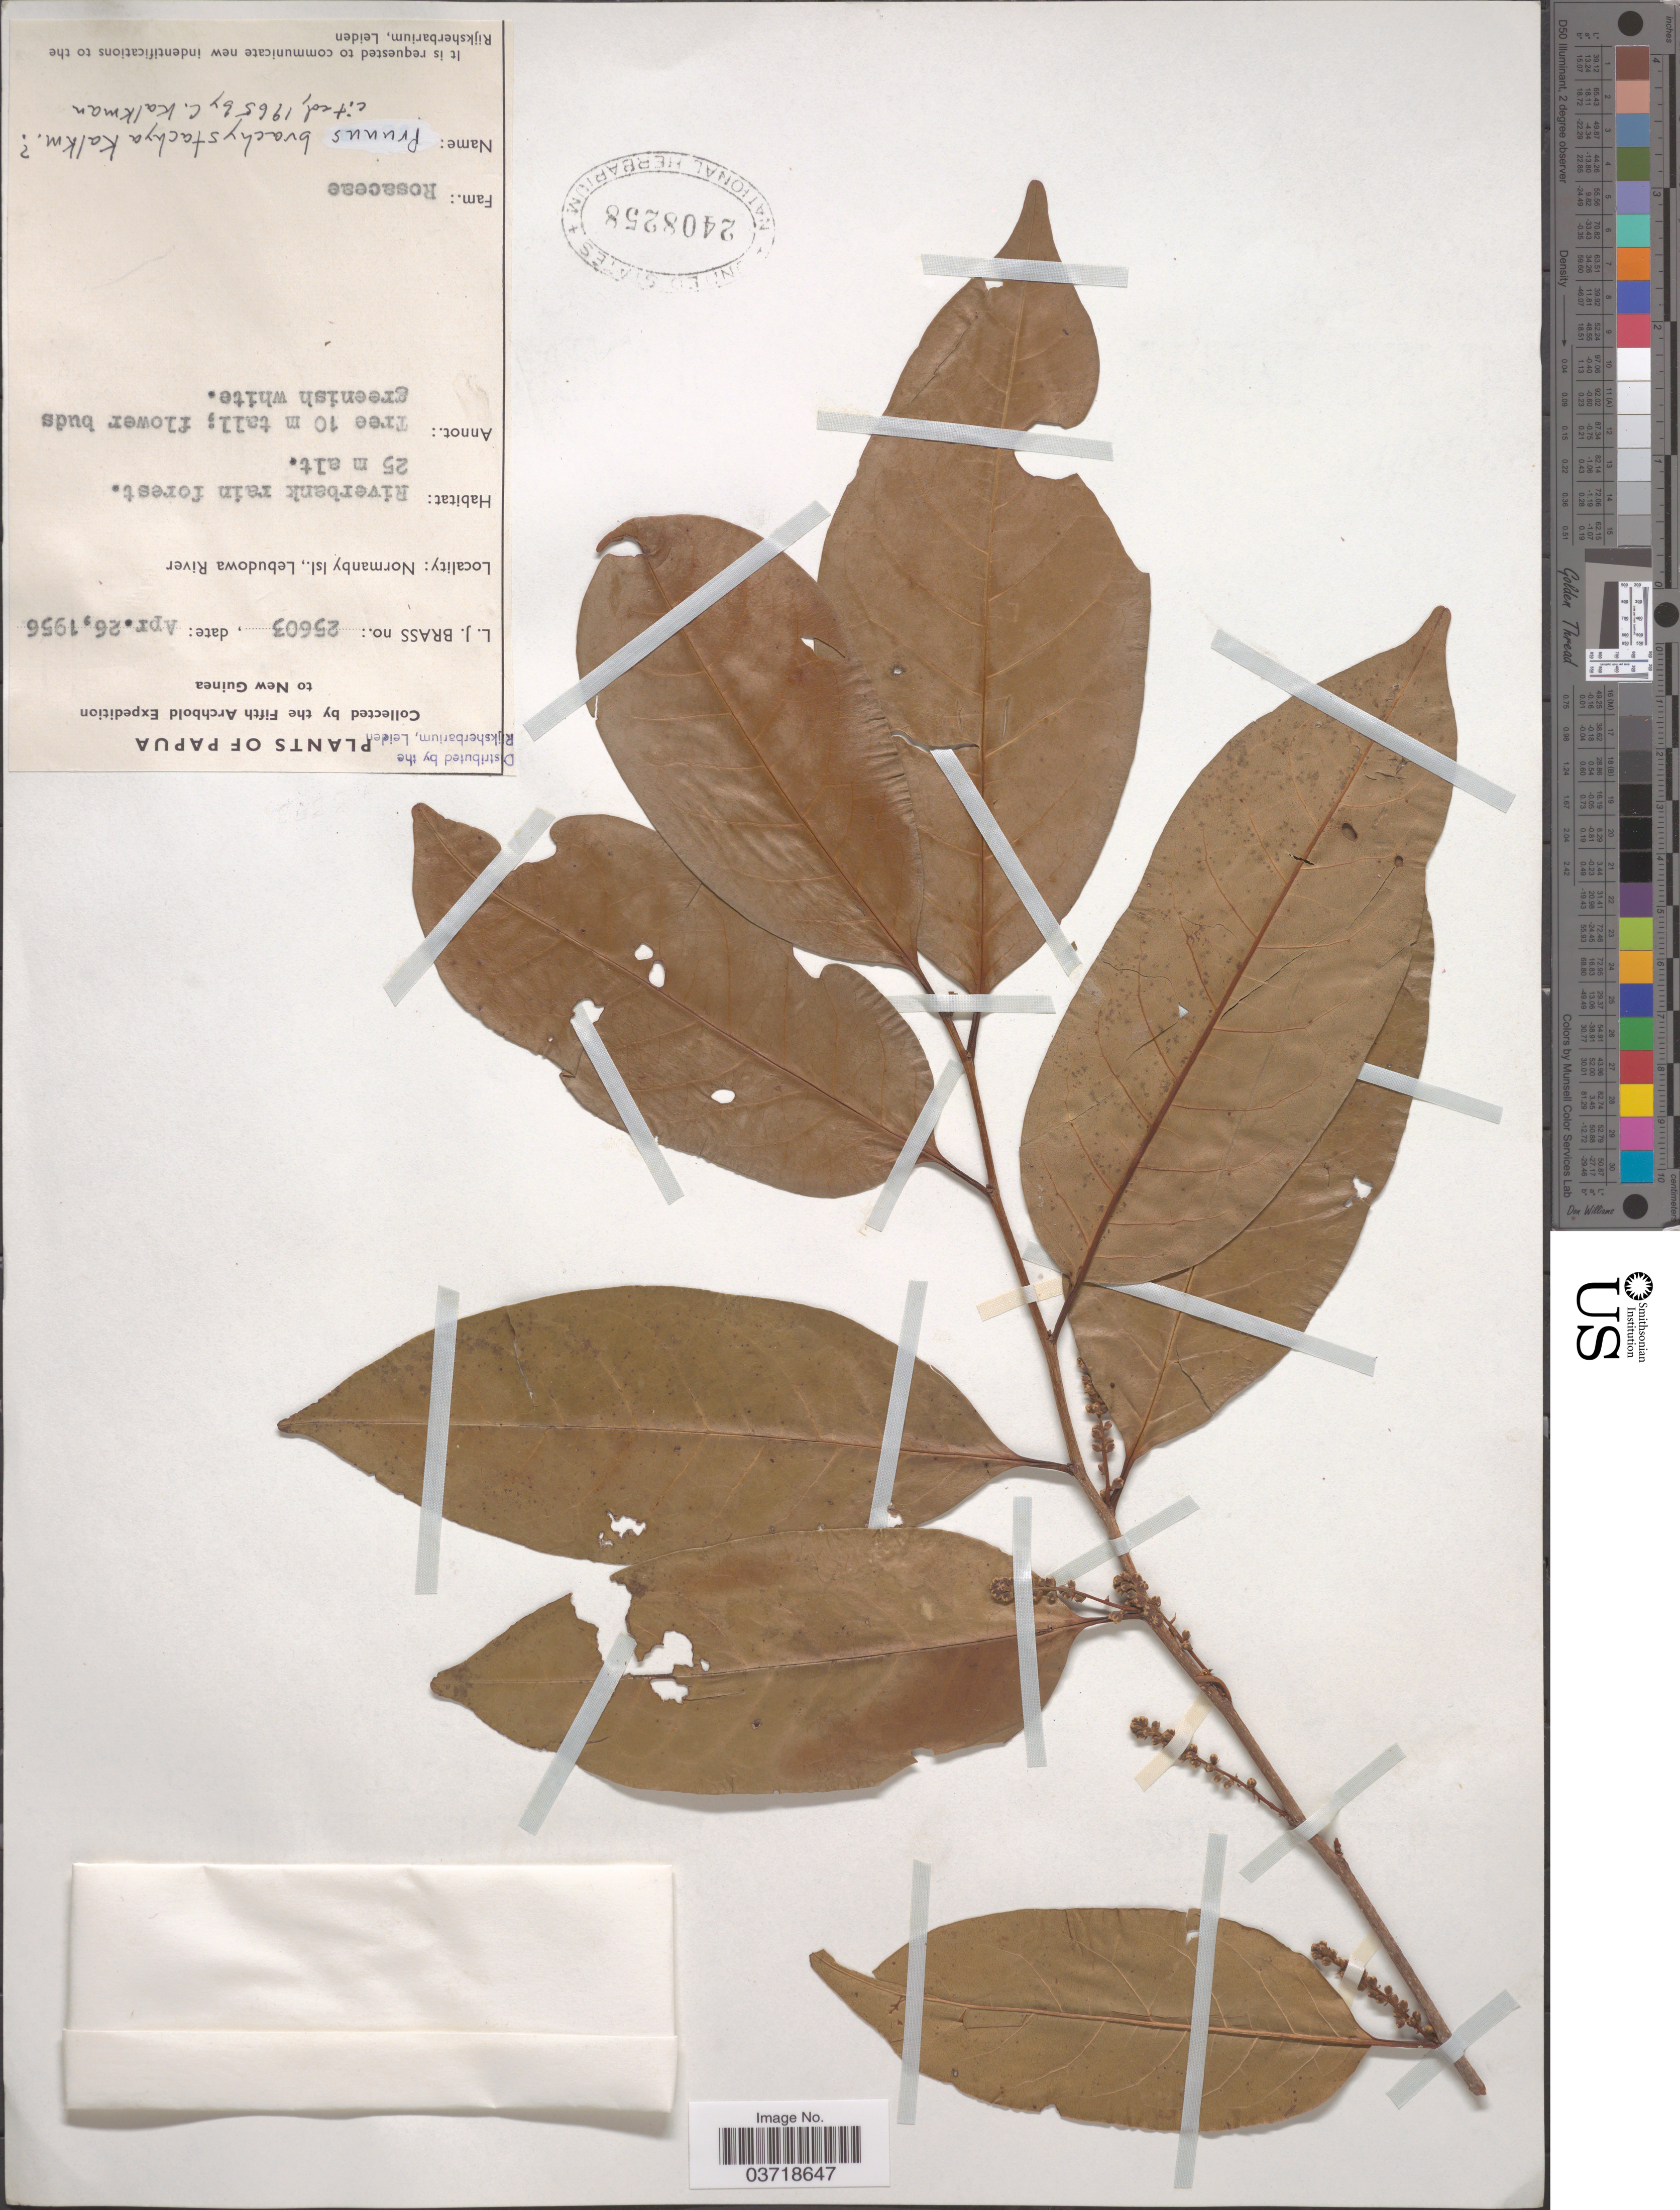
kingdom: Plantae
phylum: Tracheophyta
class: Magnoliopsida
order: Rosales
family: Rosaceae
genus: Prunus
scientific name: Prunus brachystachya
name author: Kalkman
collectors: L. J. Brass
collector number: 25603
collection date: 1956-04-26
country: Papua New Guinea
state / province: Milne Bay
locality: New Guinea. Normanby Isl., Lebudowa River.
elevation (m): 25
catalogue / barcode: US 2408258